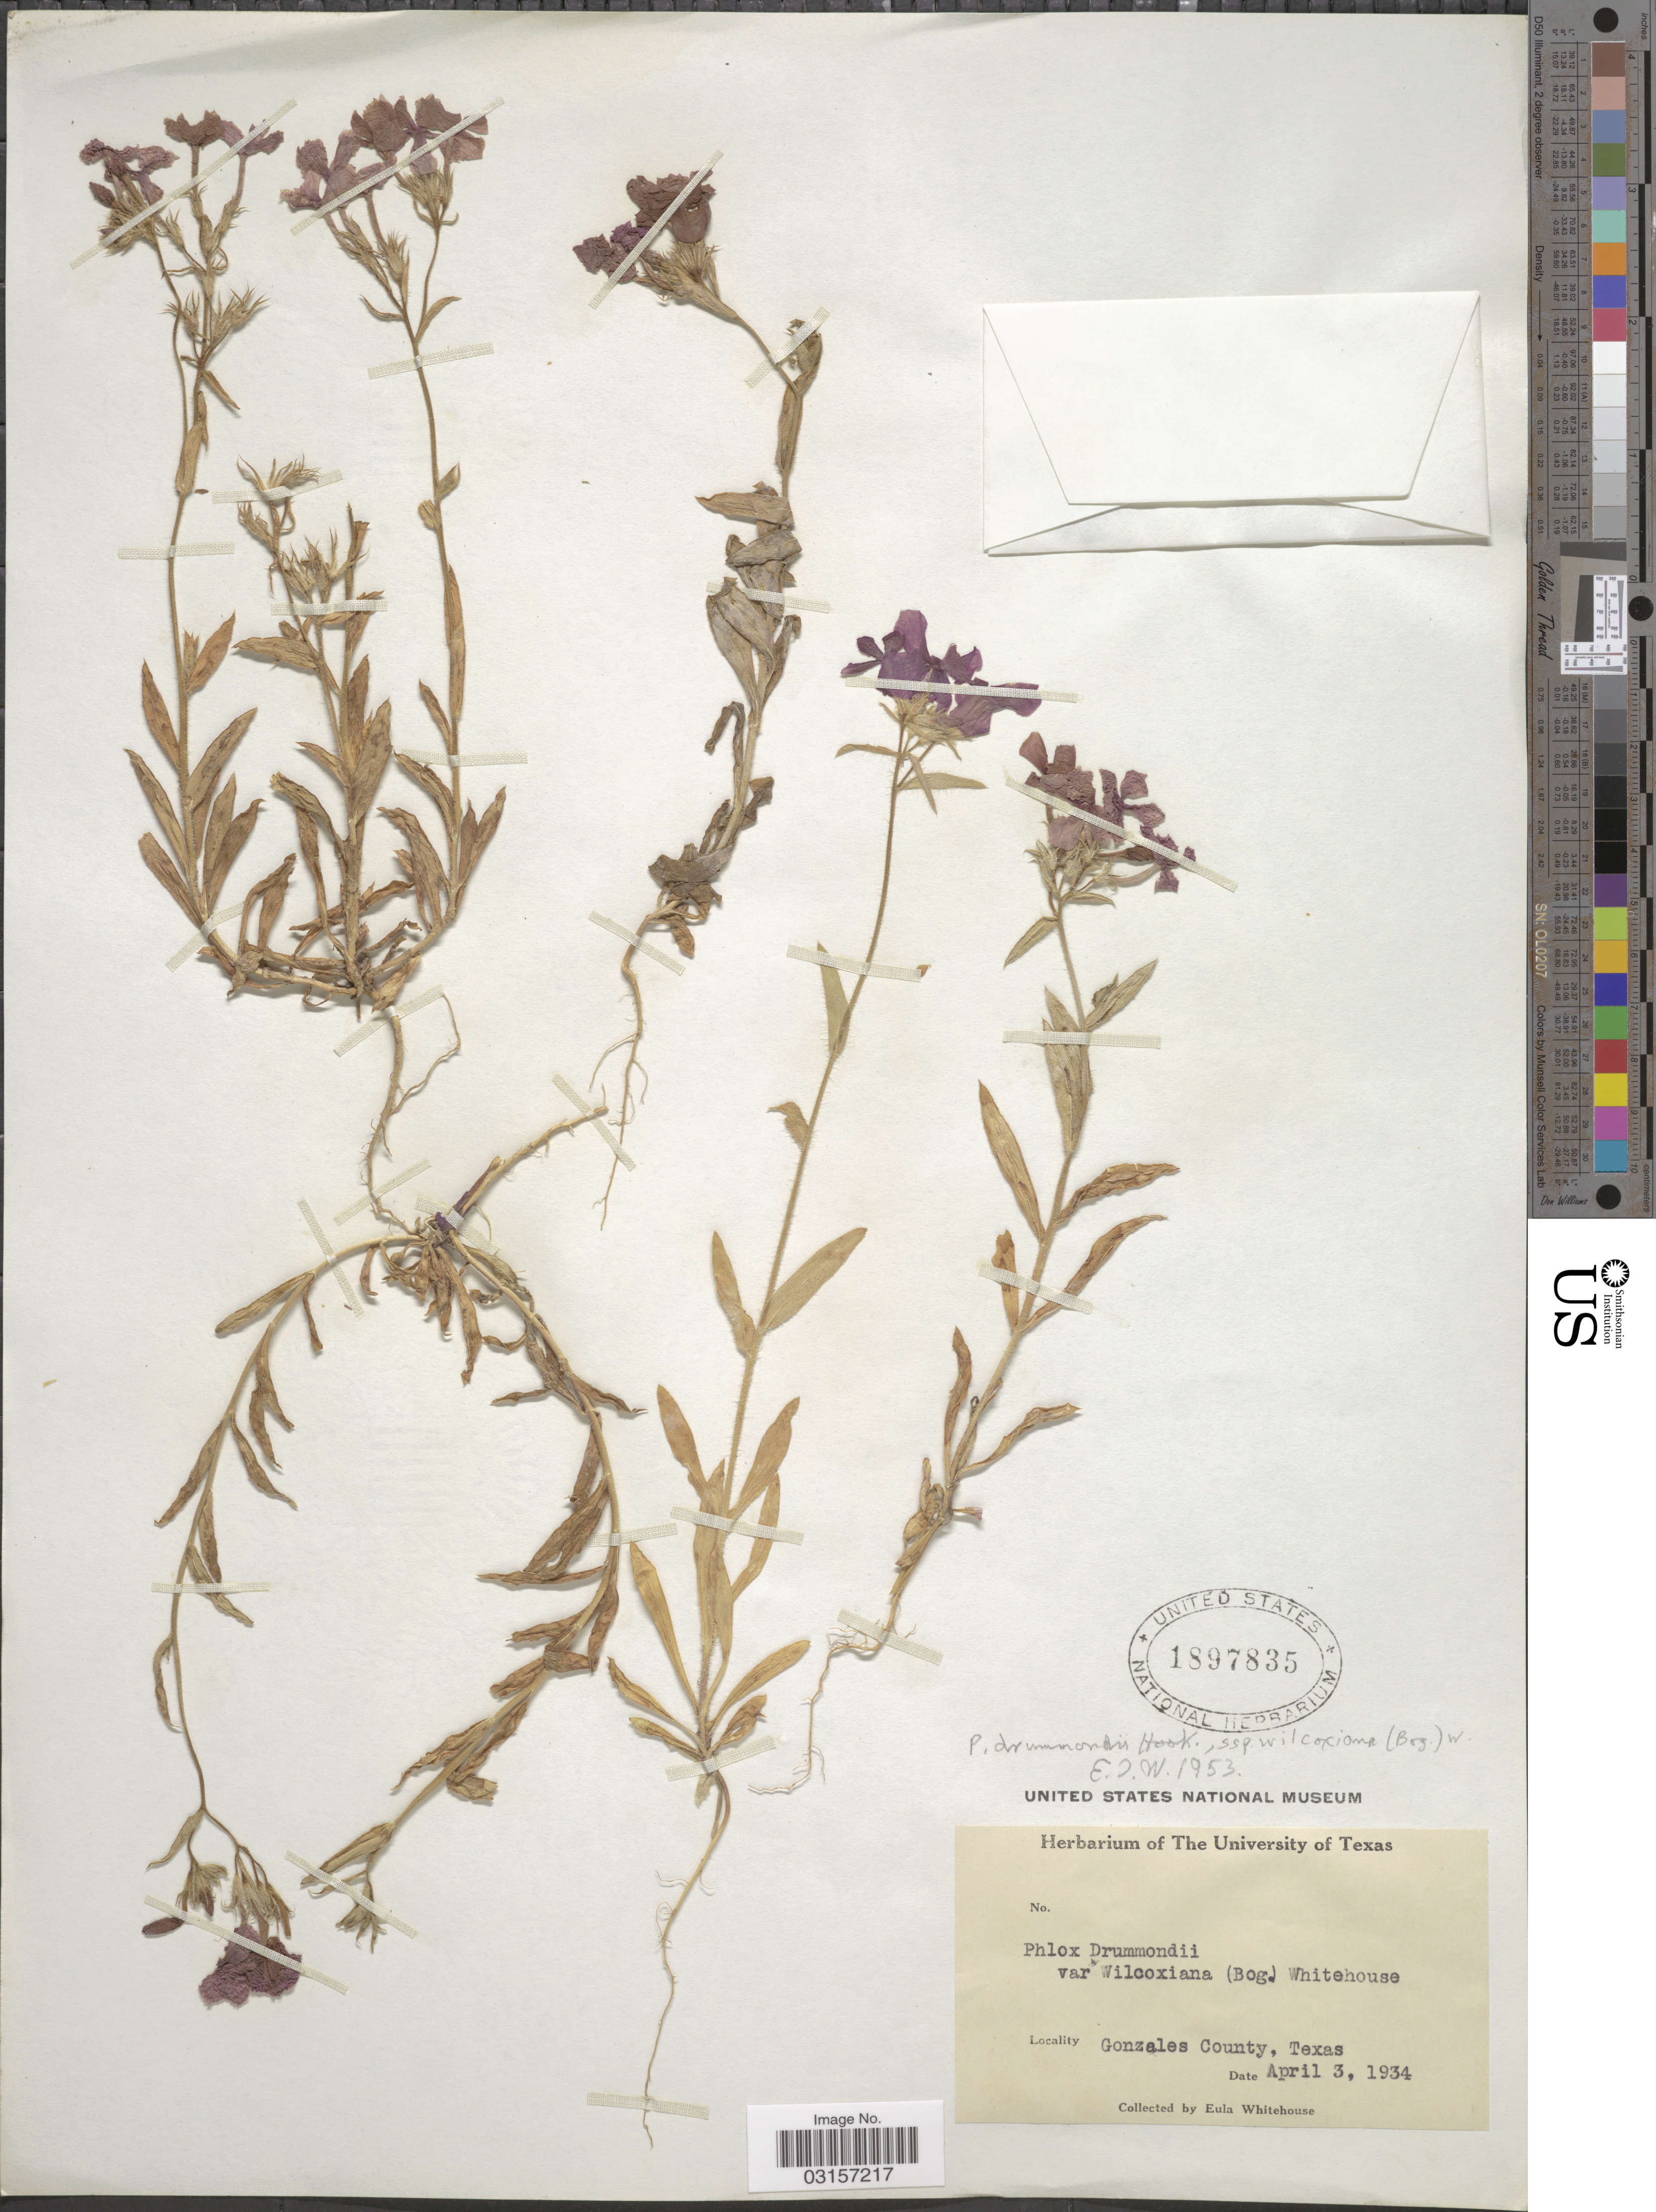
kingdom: Plantae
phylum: Tracheophyta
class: Magnoliopsida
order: Ericales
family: Polemoniaceae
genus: Phlox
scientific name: Phlox drummondii subsp. wilcoxiana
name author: Wherry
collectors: E. Whitehouse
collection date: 1934-07-03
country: United States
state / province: Texas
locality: Gonzales County, Texas.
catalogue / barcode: US 1897835